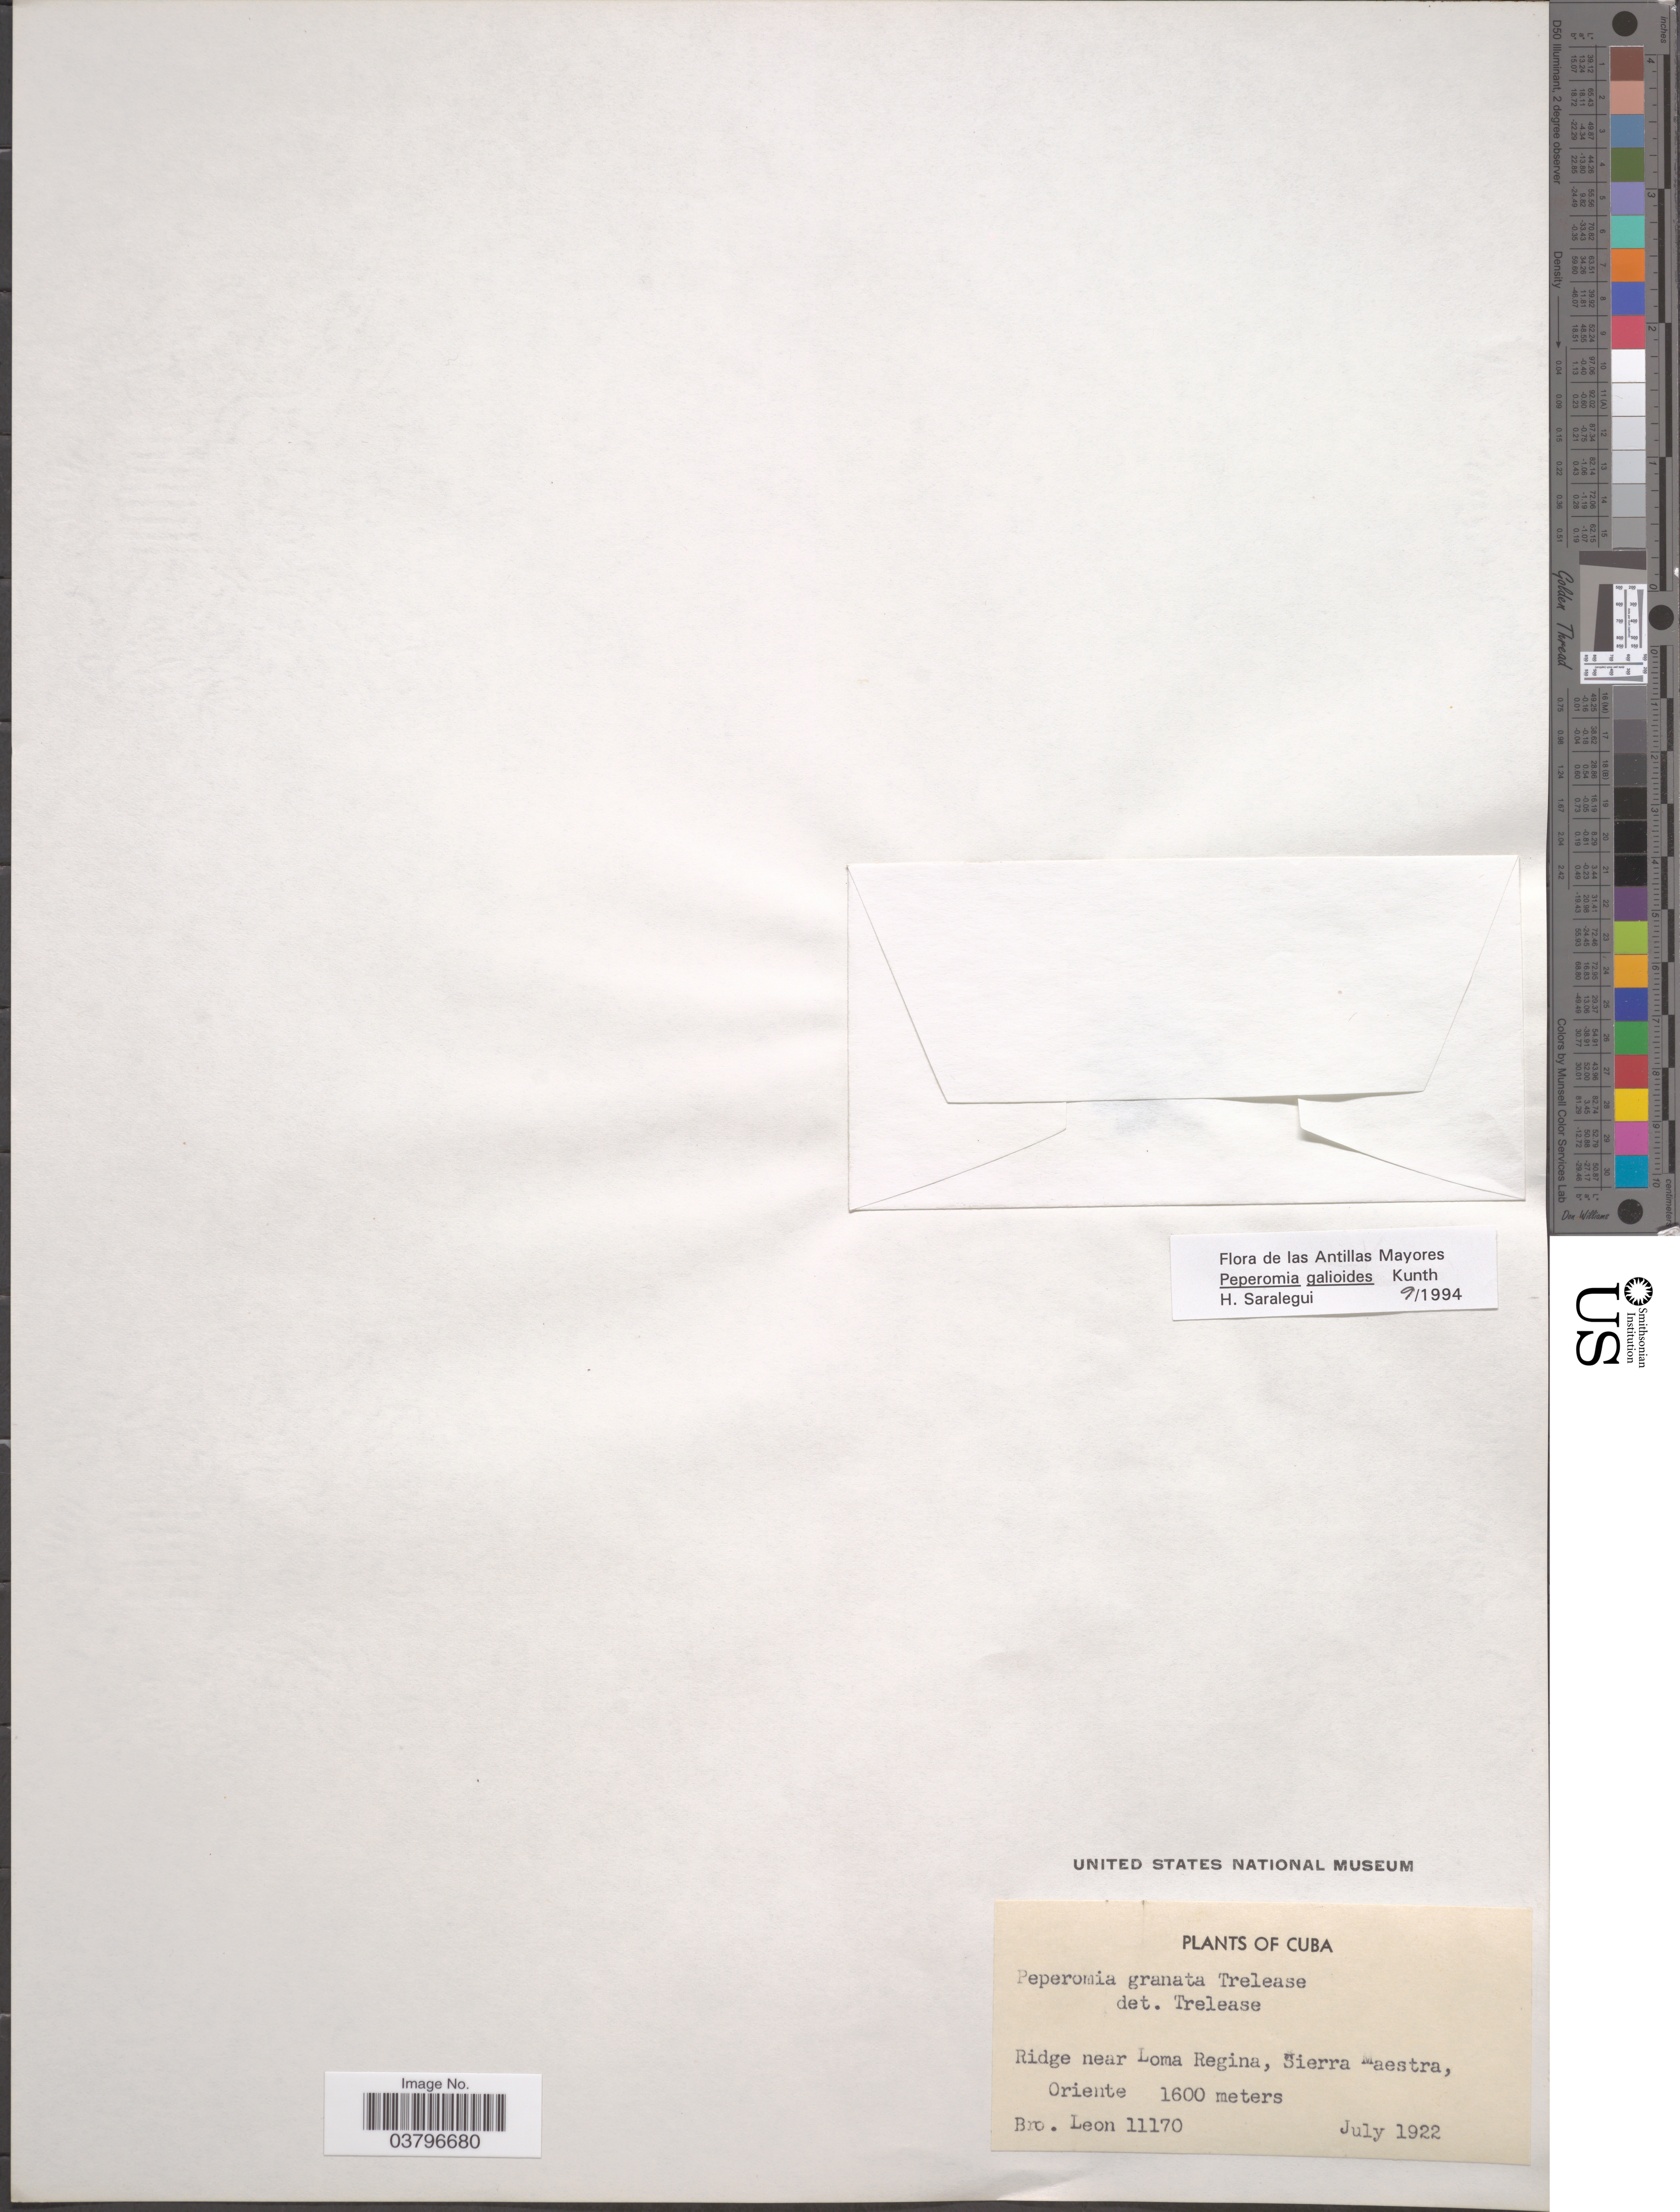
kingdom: Plantae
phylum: Tracheophyta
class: Magnoliopsida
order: Piperales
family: Piperaceae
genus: Peperomia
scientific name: Peperomia granata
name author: Trel.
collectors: Bro. León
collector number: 11170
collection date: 1922-07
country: Cuba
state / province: Oriente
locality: Ridge near Loma Regina, Sierra Maestra.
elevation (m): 1600